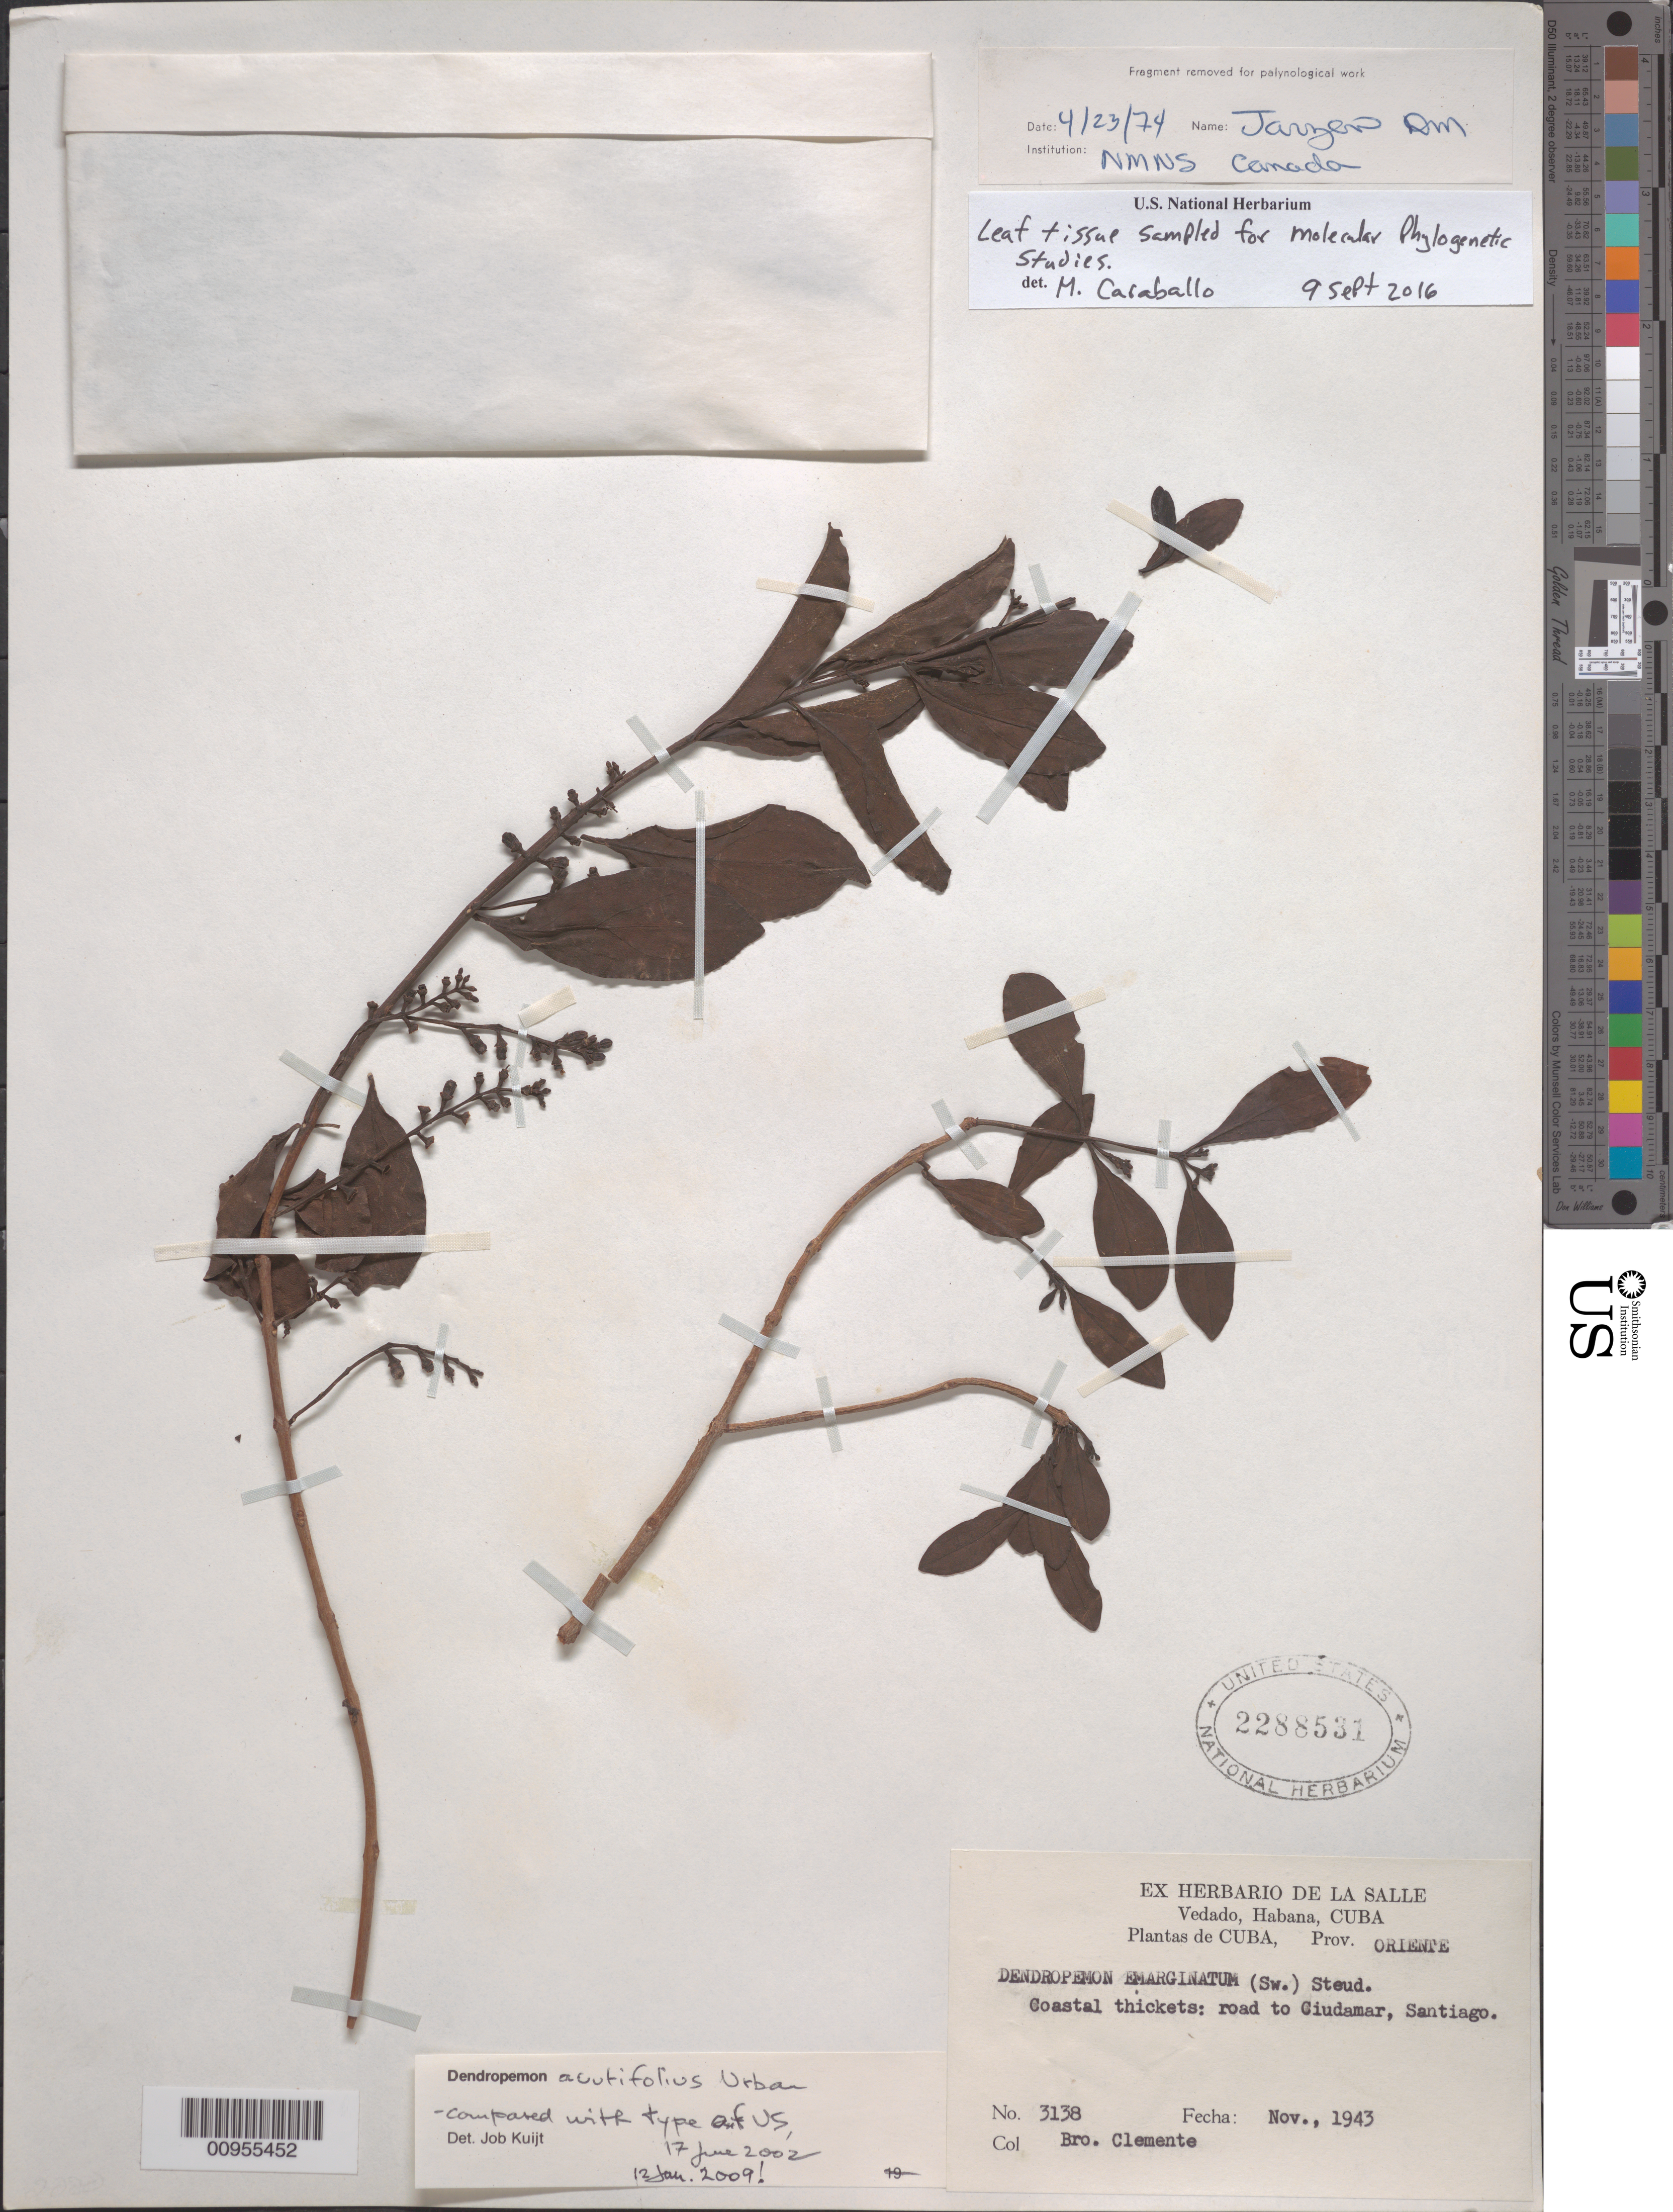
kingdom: Plantae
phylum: Tracheophyta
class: Magnoliopsida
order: Santalales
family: Loranthaceae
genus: Dendropemon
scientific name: Dendropemon acutifolius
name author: Urb.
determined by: Kuijt, Job, (CANADA)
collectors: Bro. Clemente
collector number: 3138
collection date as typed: Nov 1943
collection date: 1943-11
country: Cuba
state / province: Santiago de Cuba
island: Cuba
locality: Road to Giudamar, Santiago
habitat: Coastal thickets.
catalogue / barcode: US 2288531